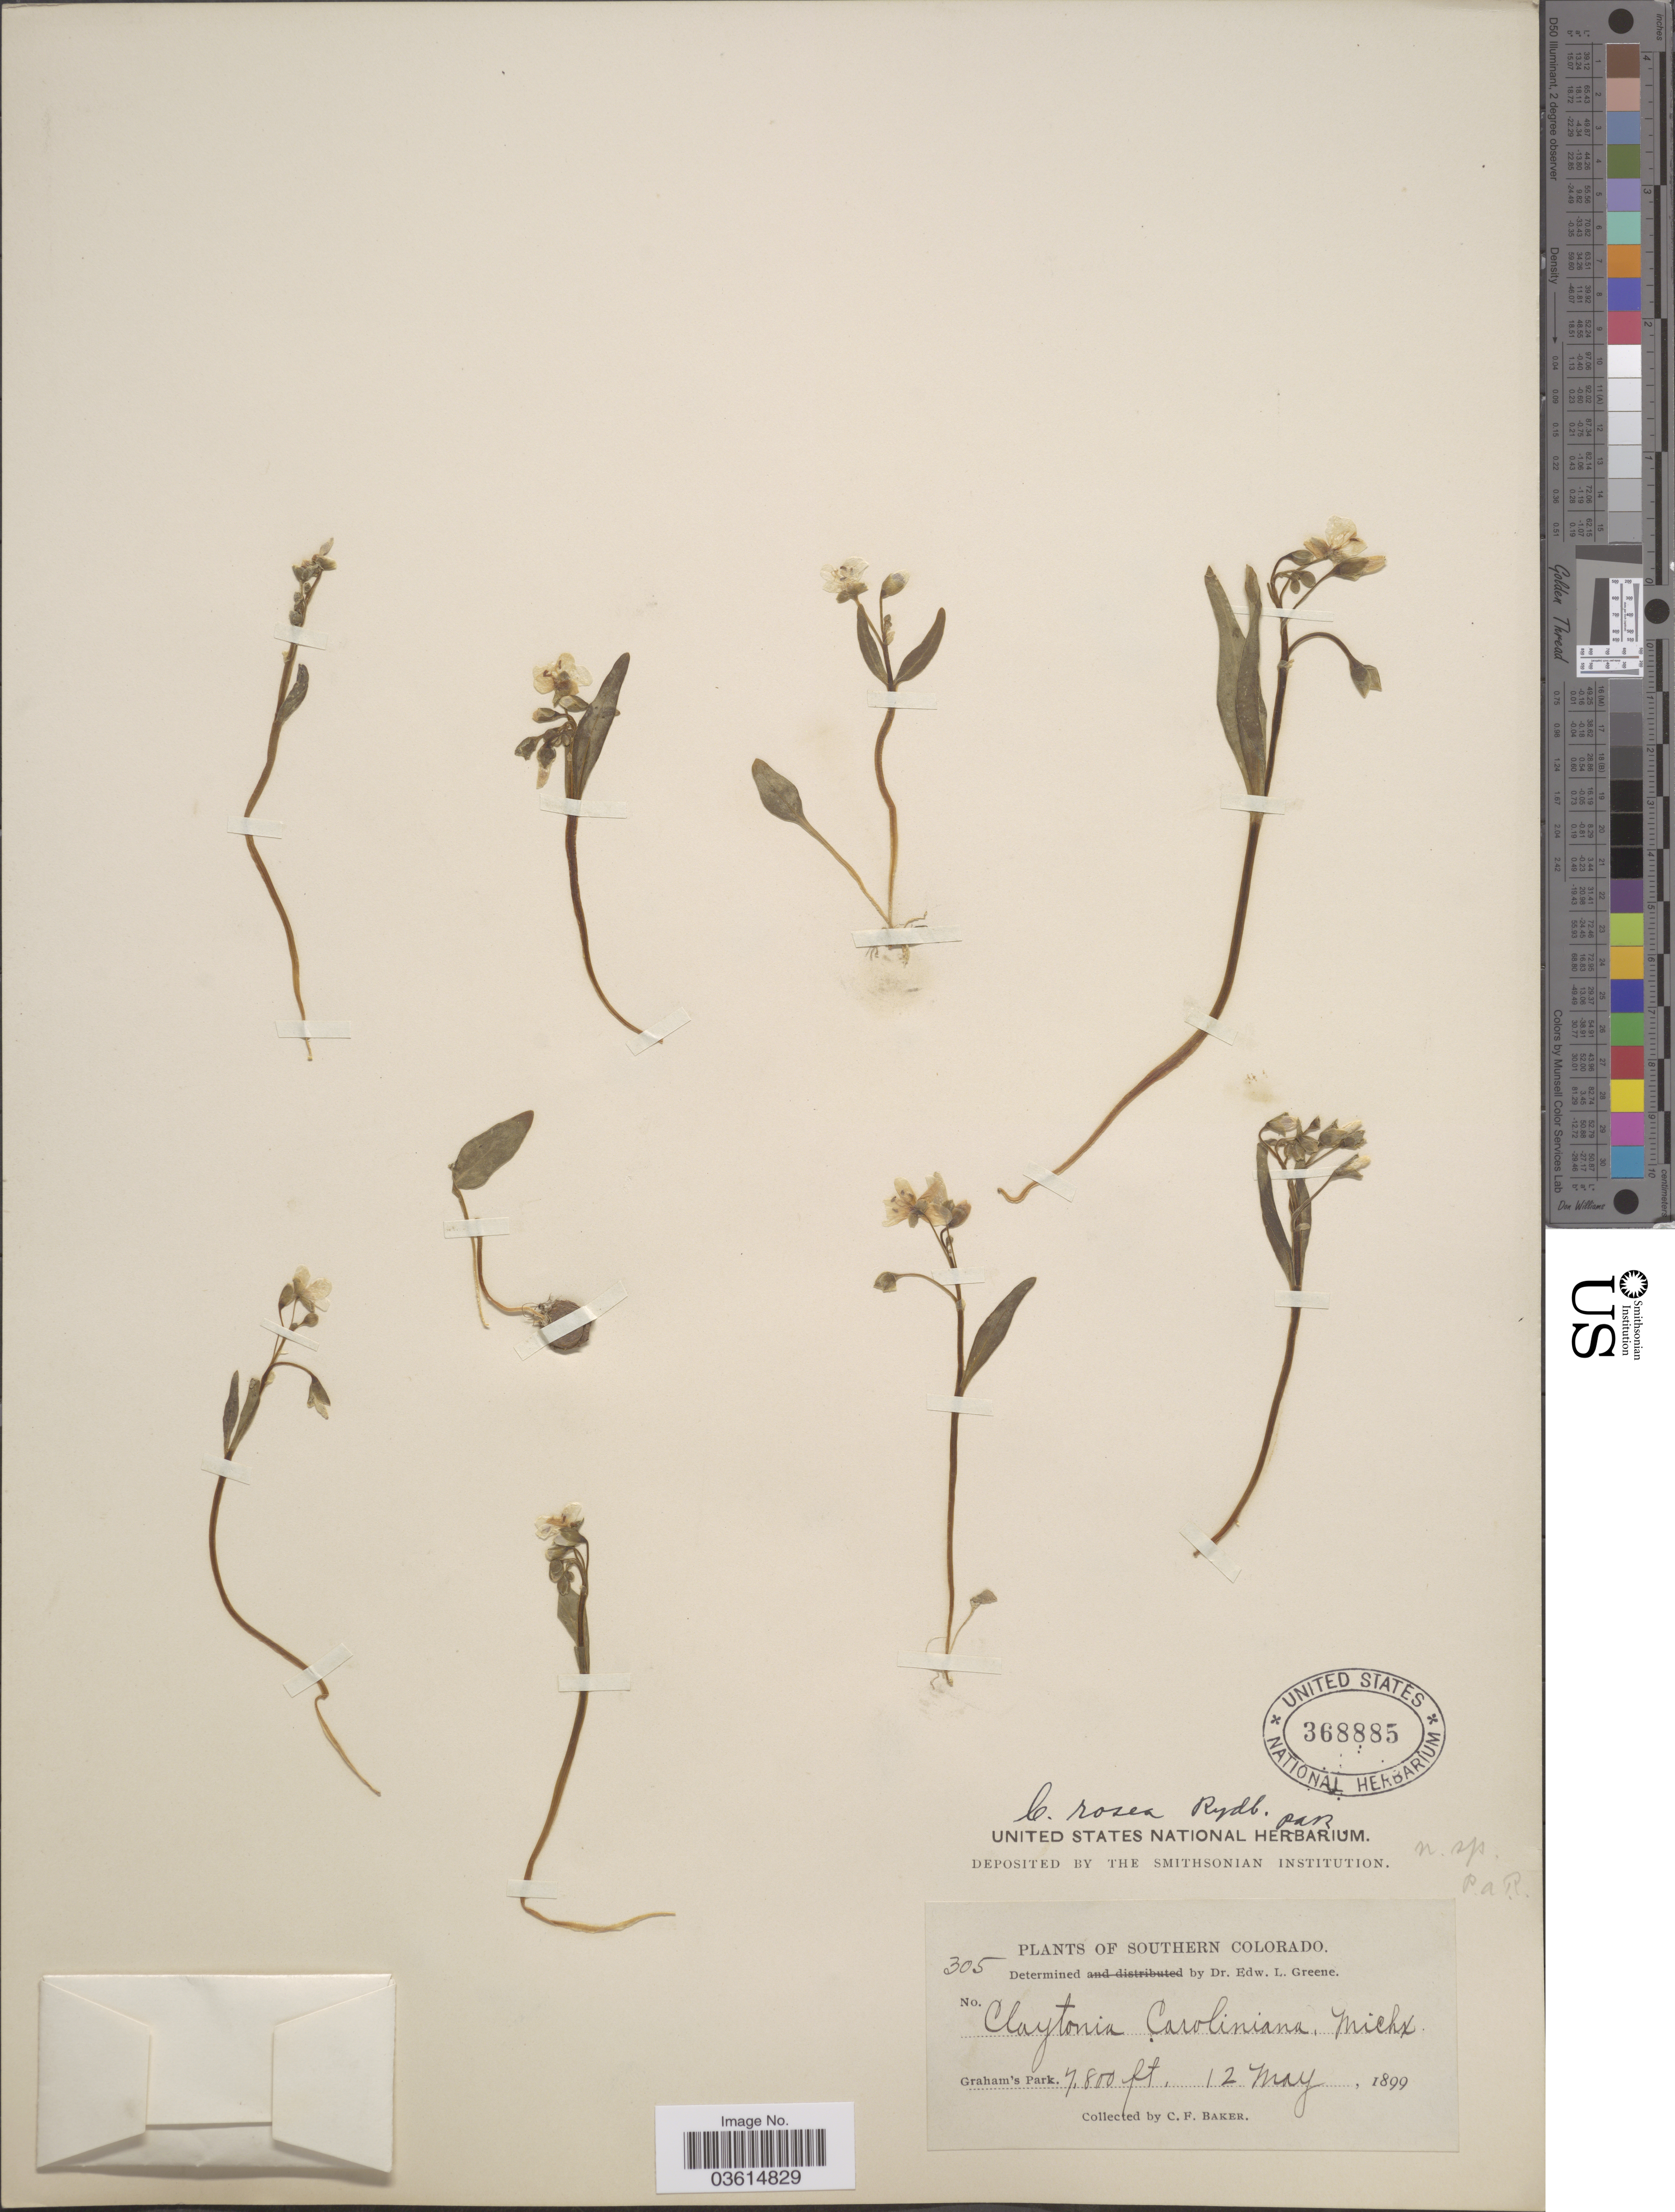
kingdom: Plantae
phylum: Tracheophyta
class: Magnoliopsida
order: Caryophyllales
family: Montiaceae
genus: Claytonia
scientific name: Claytonia rosea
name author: Rydb.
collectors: C. F. Baker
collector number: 305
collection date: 1899-05-12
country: United States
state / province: Colorado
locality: Southern Colorado. Graham's Park.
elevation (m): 2377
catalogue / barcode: US 368885